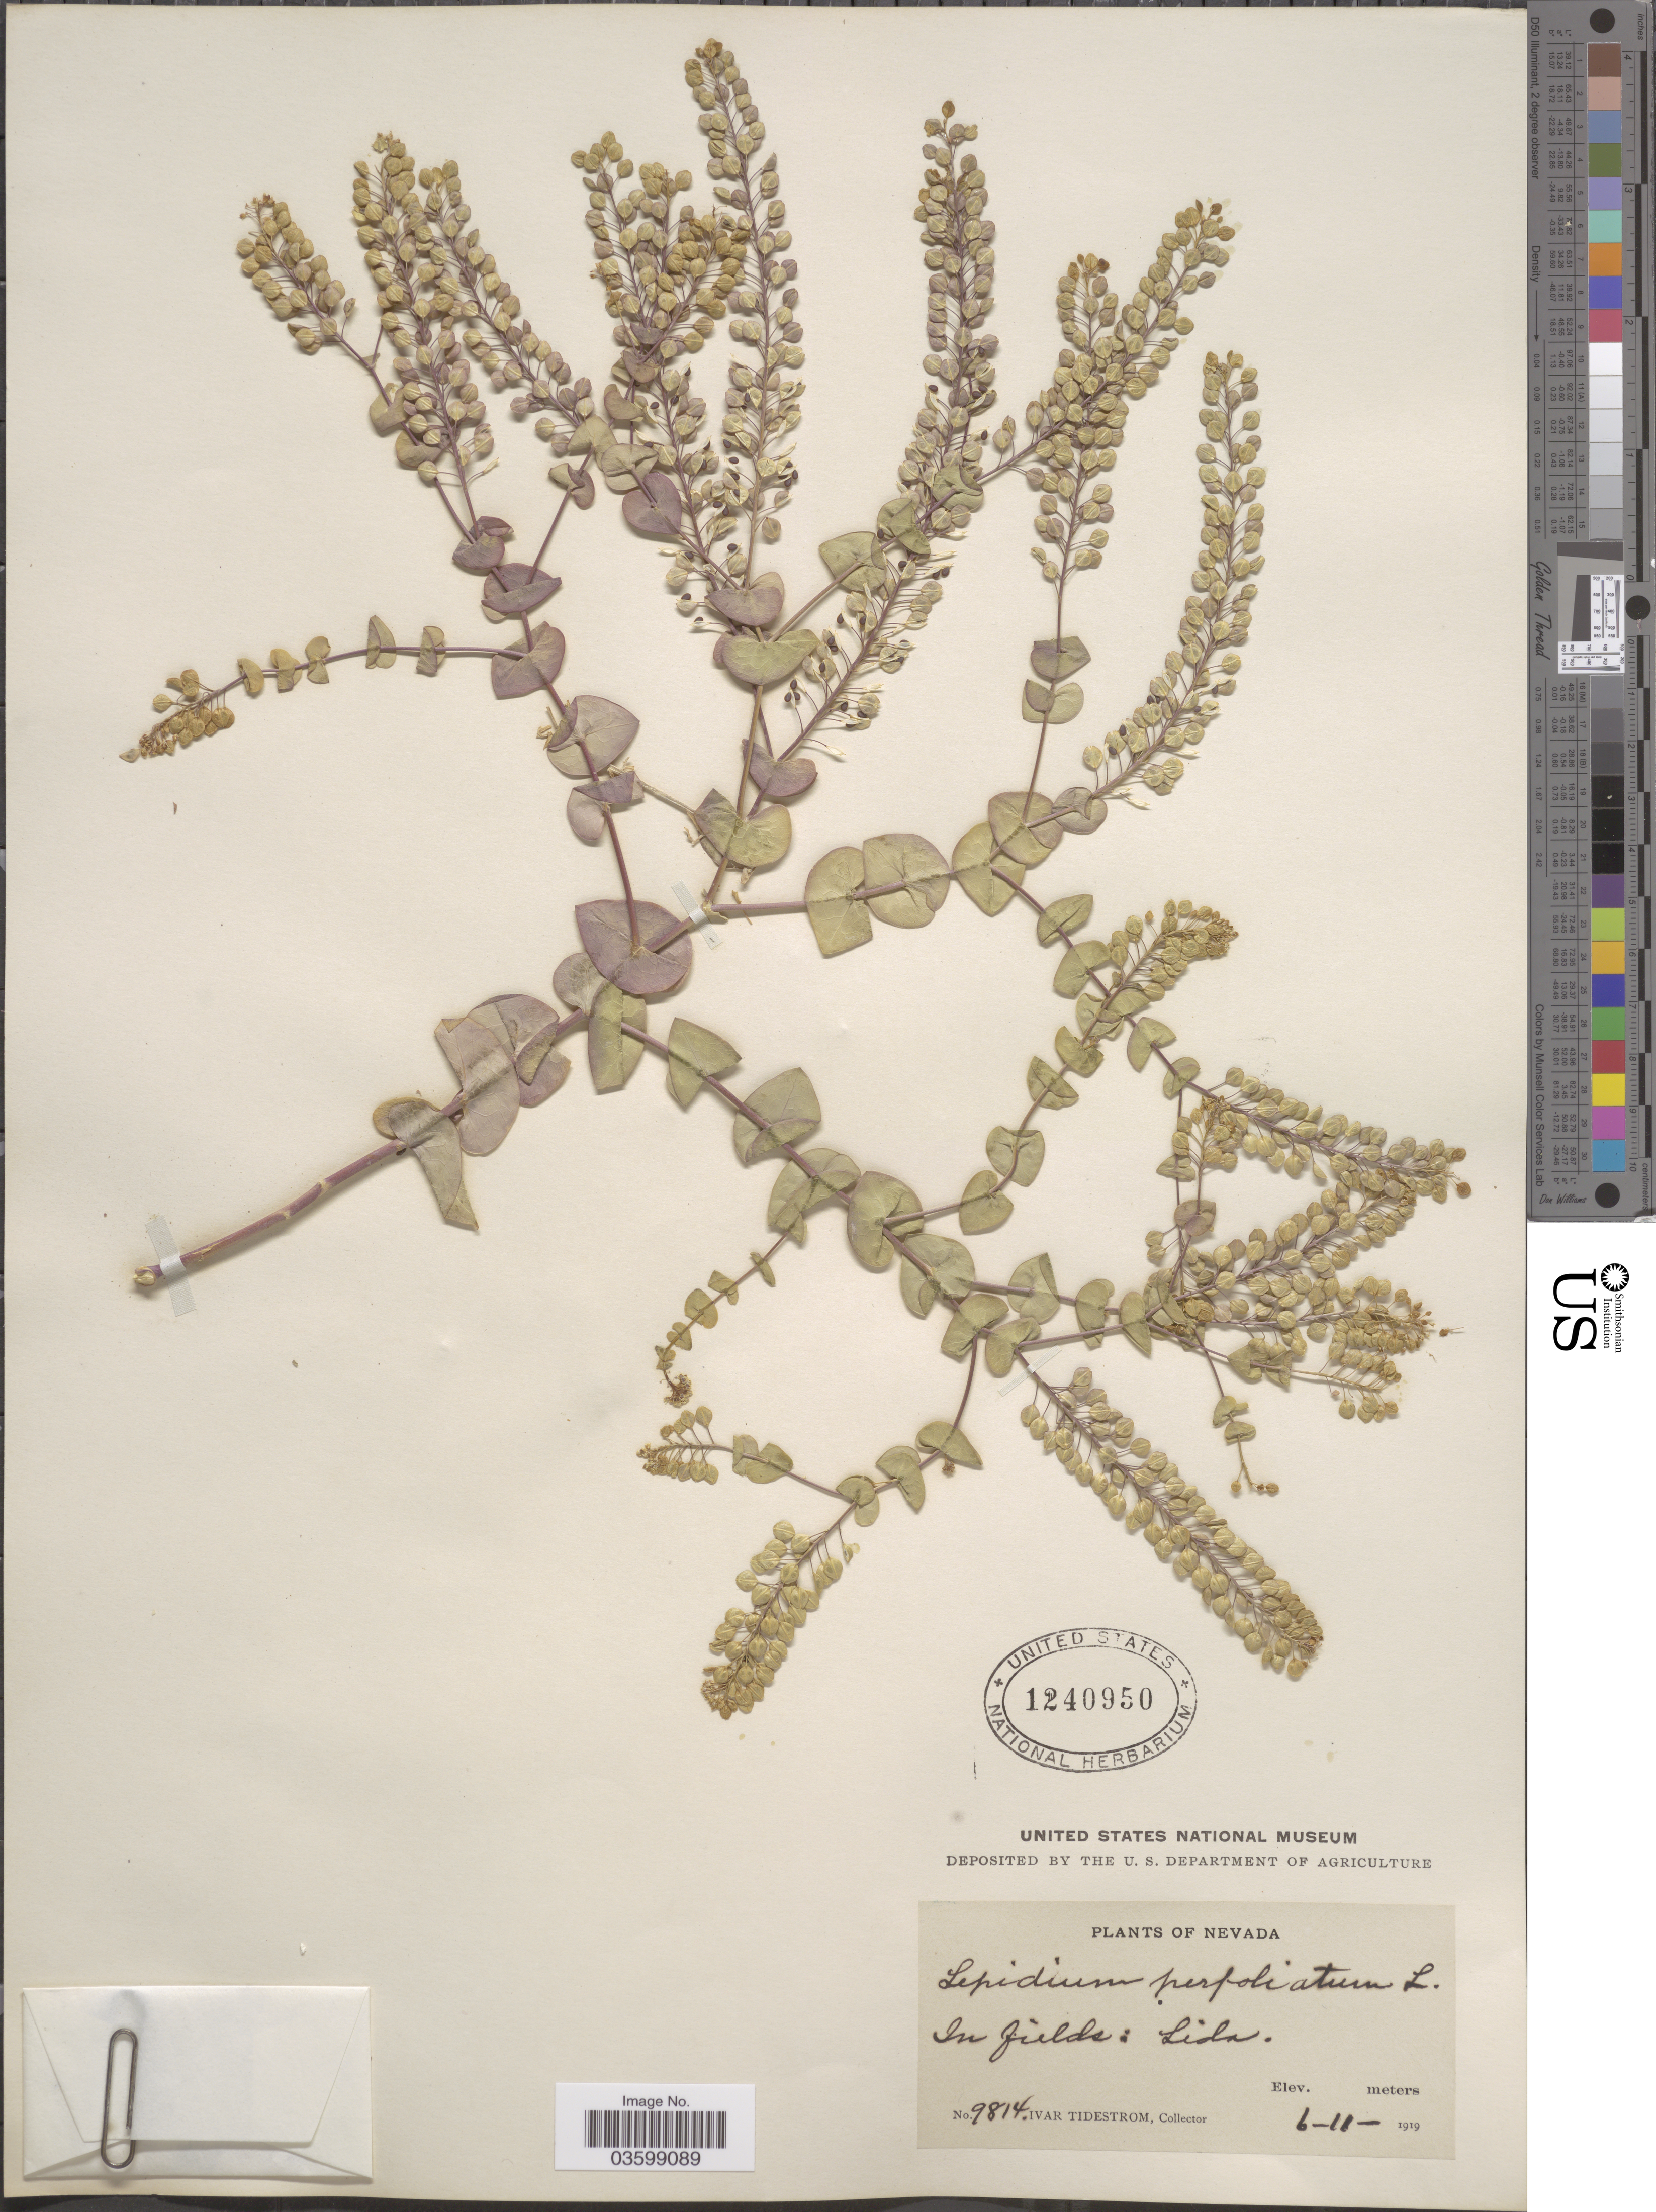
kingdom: Plantae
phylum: Tracheophyta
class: Magnoliopsida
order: Brassicales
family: Brassicaceae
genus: Lepidium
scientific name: Lepidium perfoliatum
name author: L.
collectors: I. F. Tidestrom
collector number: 9814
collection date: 1919-06-11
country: United States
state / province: Nevada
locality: In fields: Lida.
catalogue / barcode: US 1240950